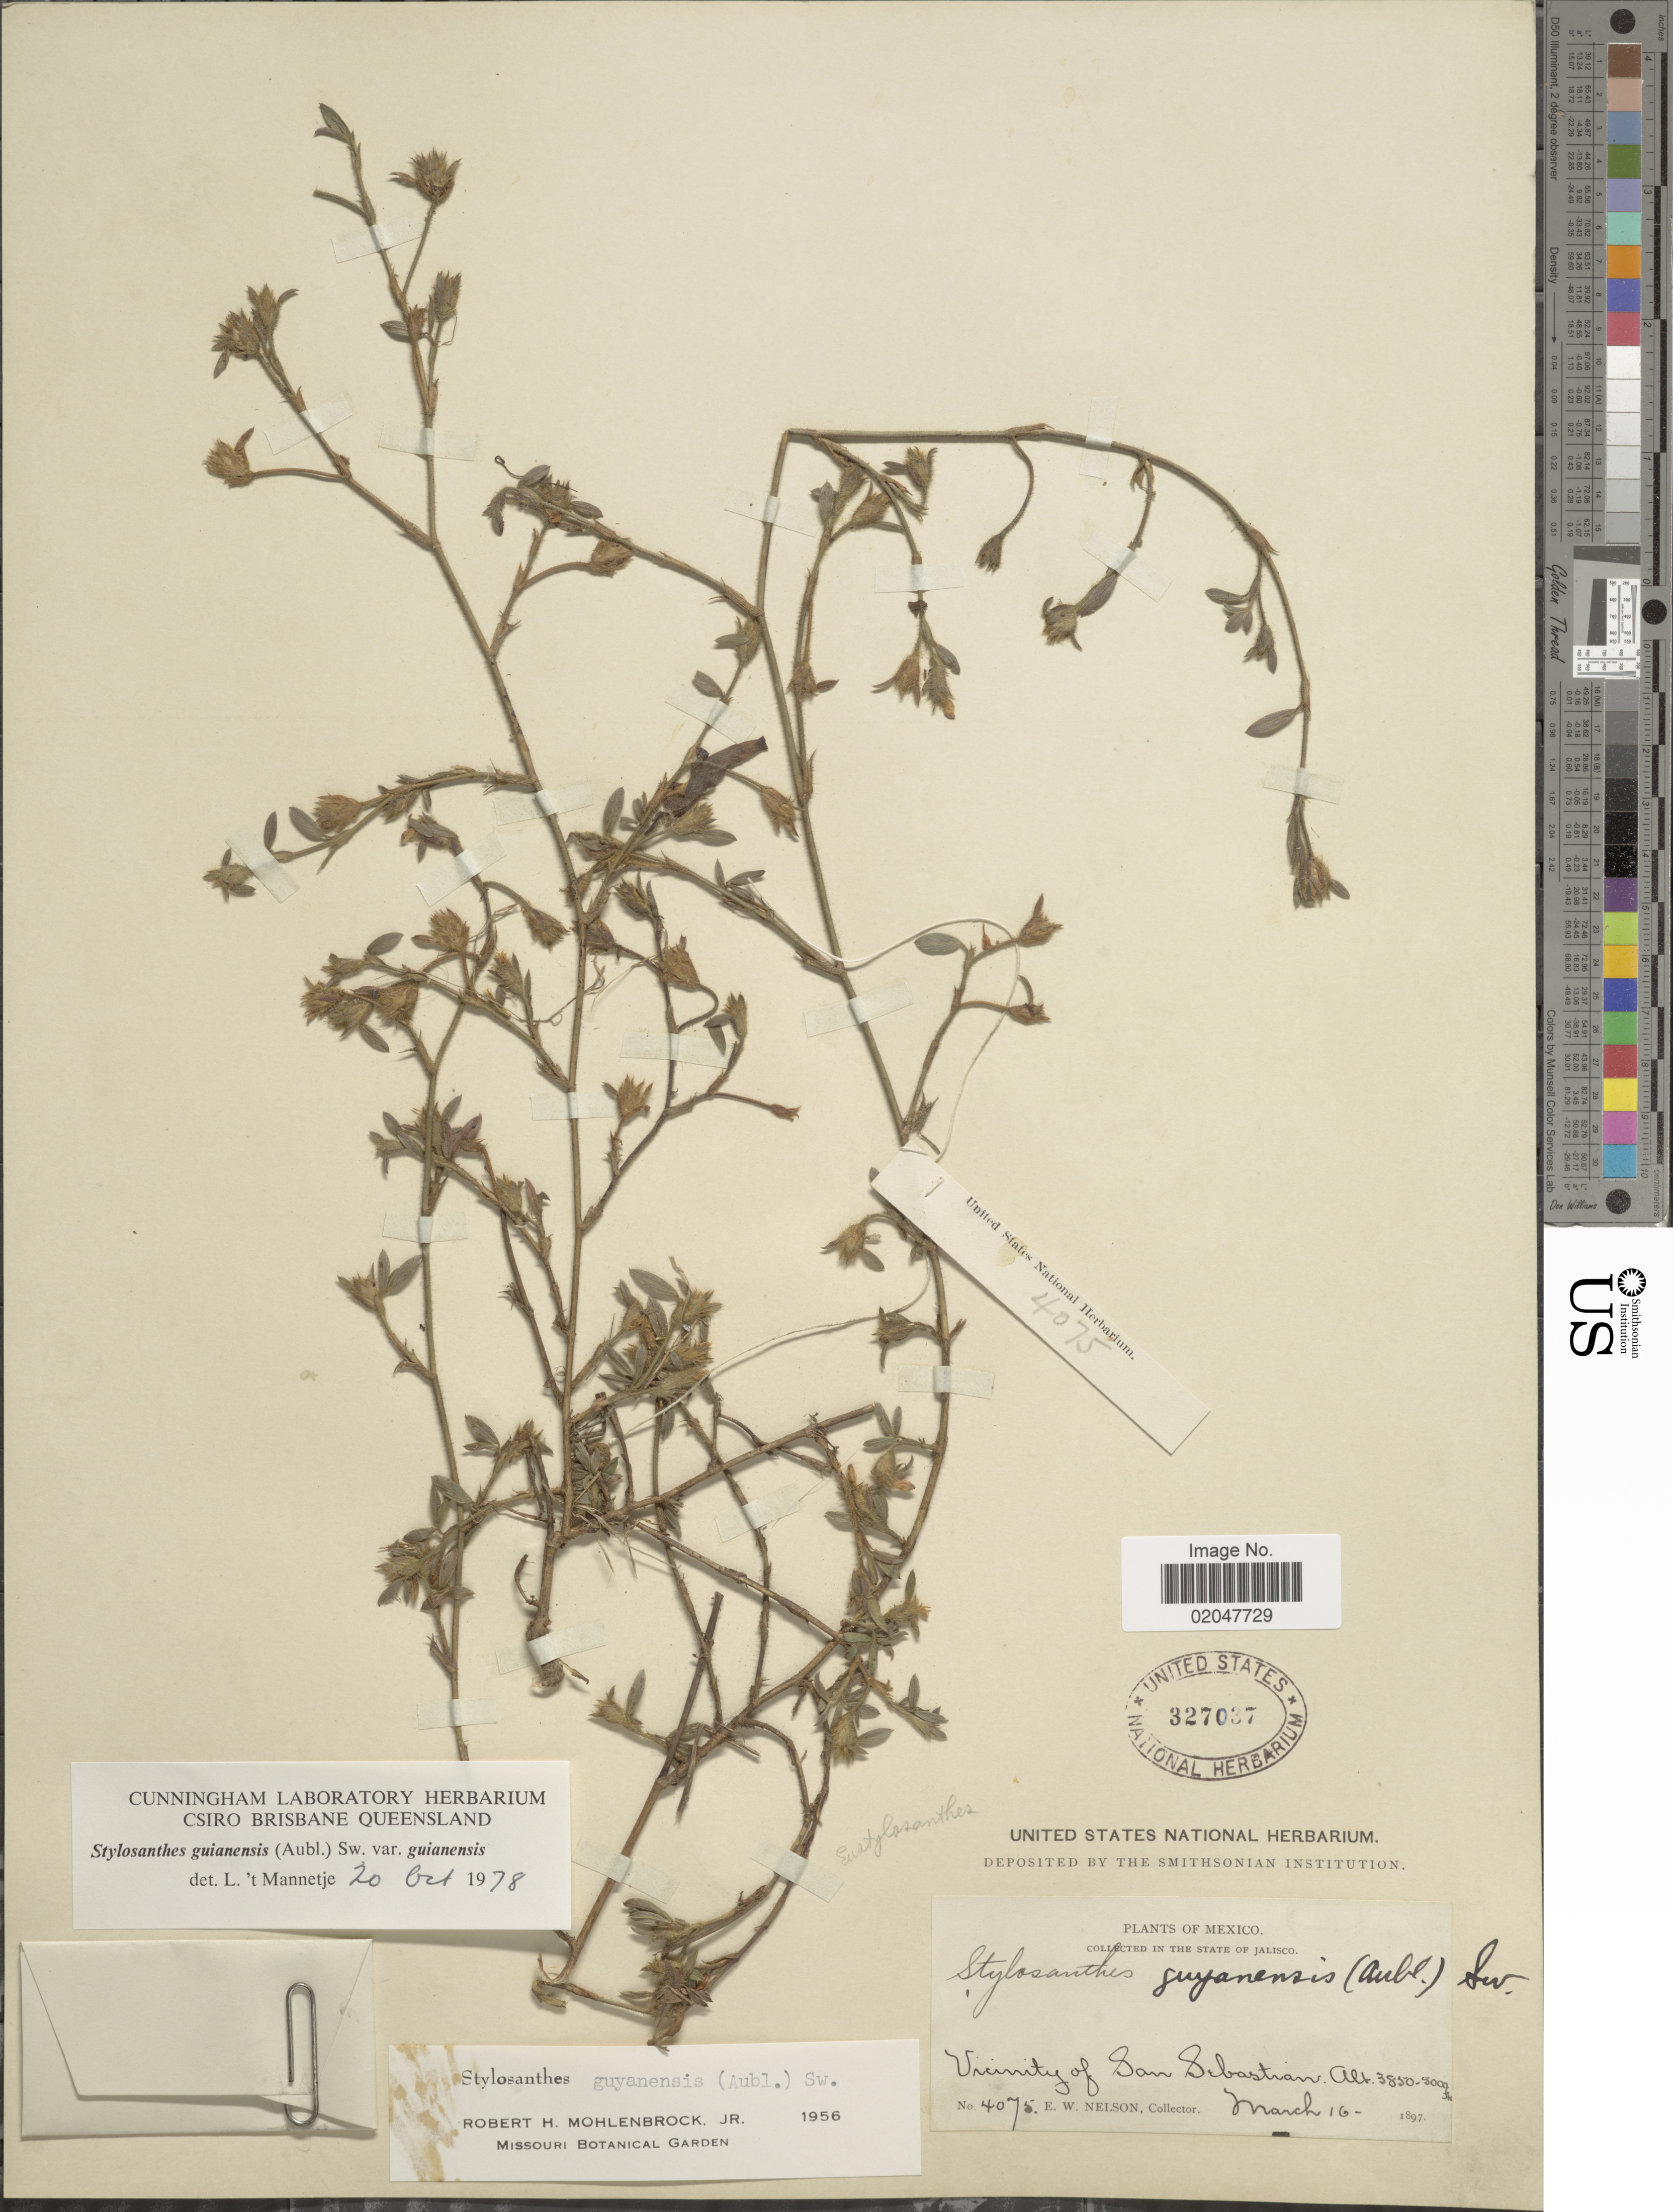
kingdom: Plantae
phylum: Tracheophyta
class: Magnoliopsida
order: Fabales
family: Fabaceae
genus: Stylosanthes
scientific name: Stylosanthes guianensis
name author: (Aubl.) Sw.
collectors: E. W. Nelson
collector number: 4075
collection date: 1897-03-16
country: Mexico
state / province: Jalisco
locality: Vicinity of San Sebastian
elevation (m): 1173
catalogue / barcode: US 327037